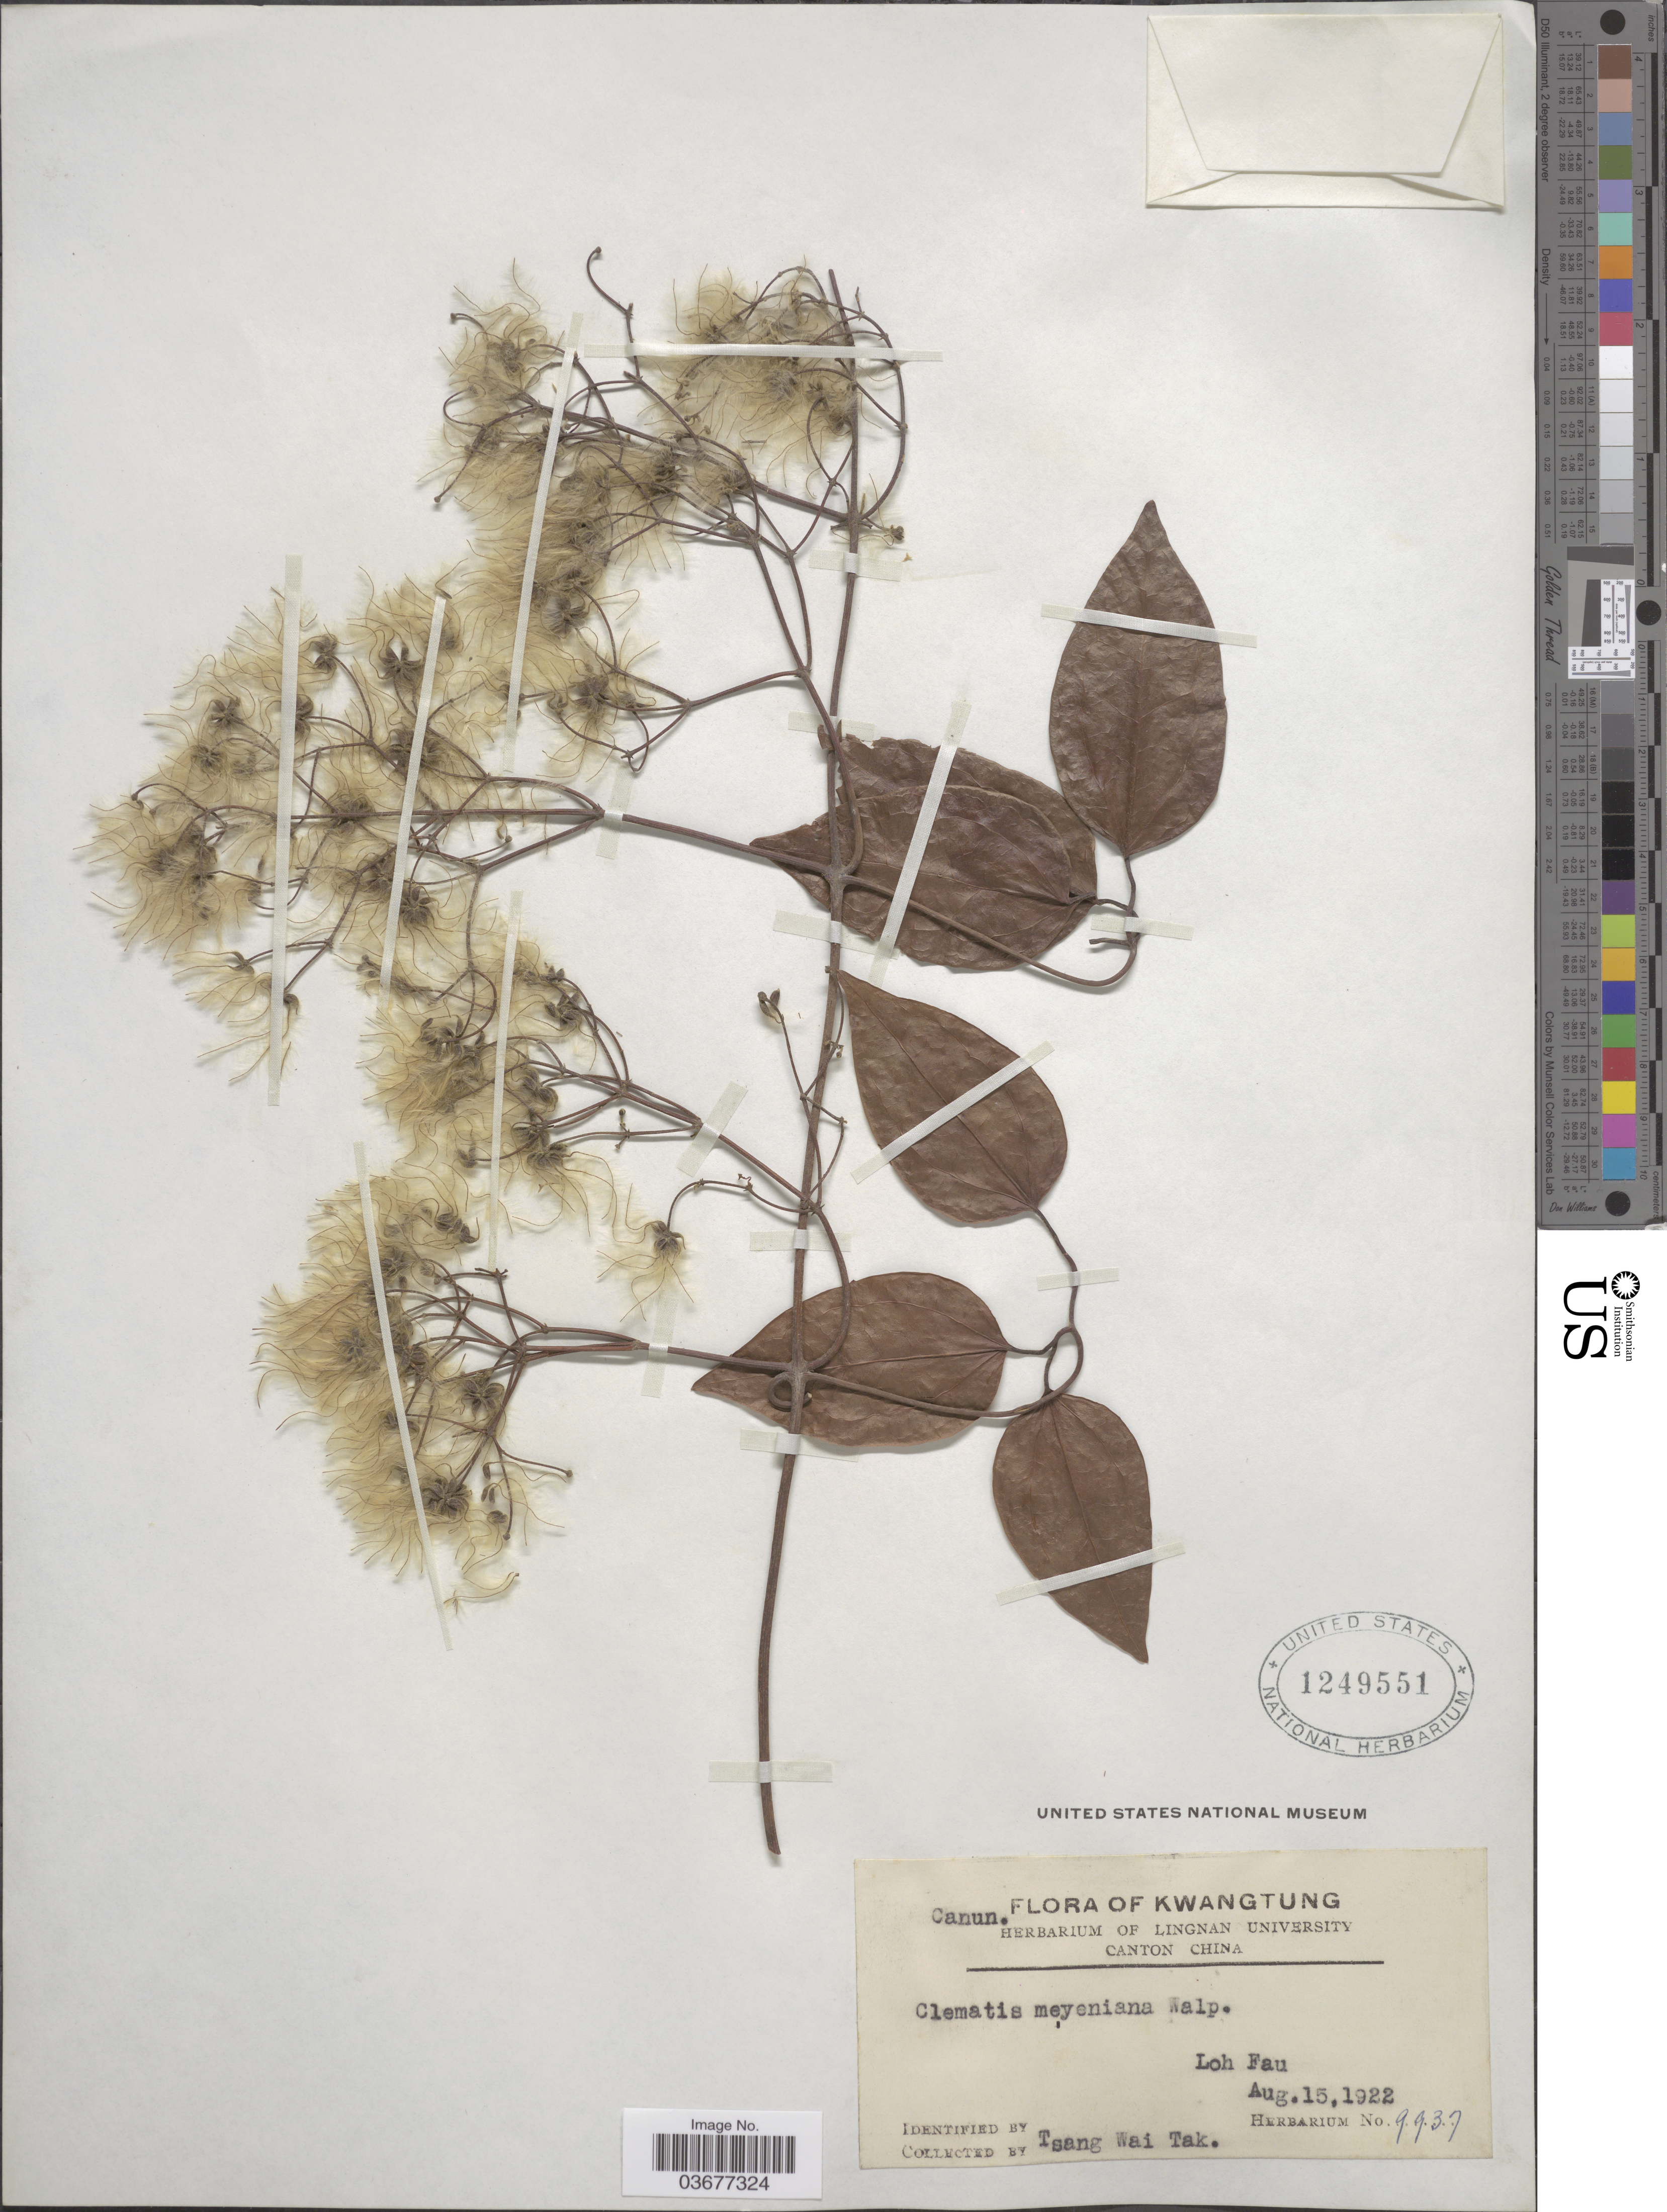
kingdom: Plantae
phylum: Tracheophyta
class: Magnoliopsida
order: Ranunculales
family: Ranunculaceae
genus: Clematis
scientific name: Clematis meyeniana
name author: Walp.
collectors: W. T. Tsang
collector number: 9937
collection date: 1922-08-15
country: China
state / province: Guangdong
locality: Kwangtung. Loh Fau.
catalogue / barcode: US 1249551